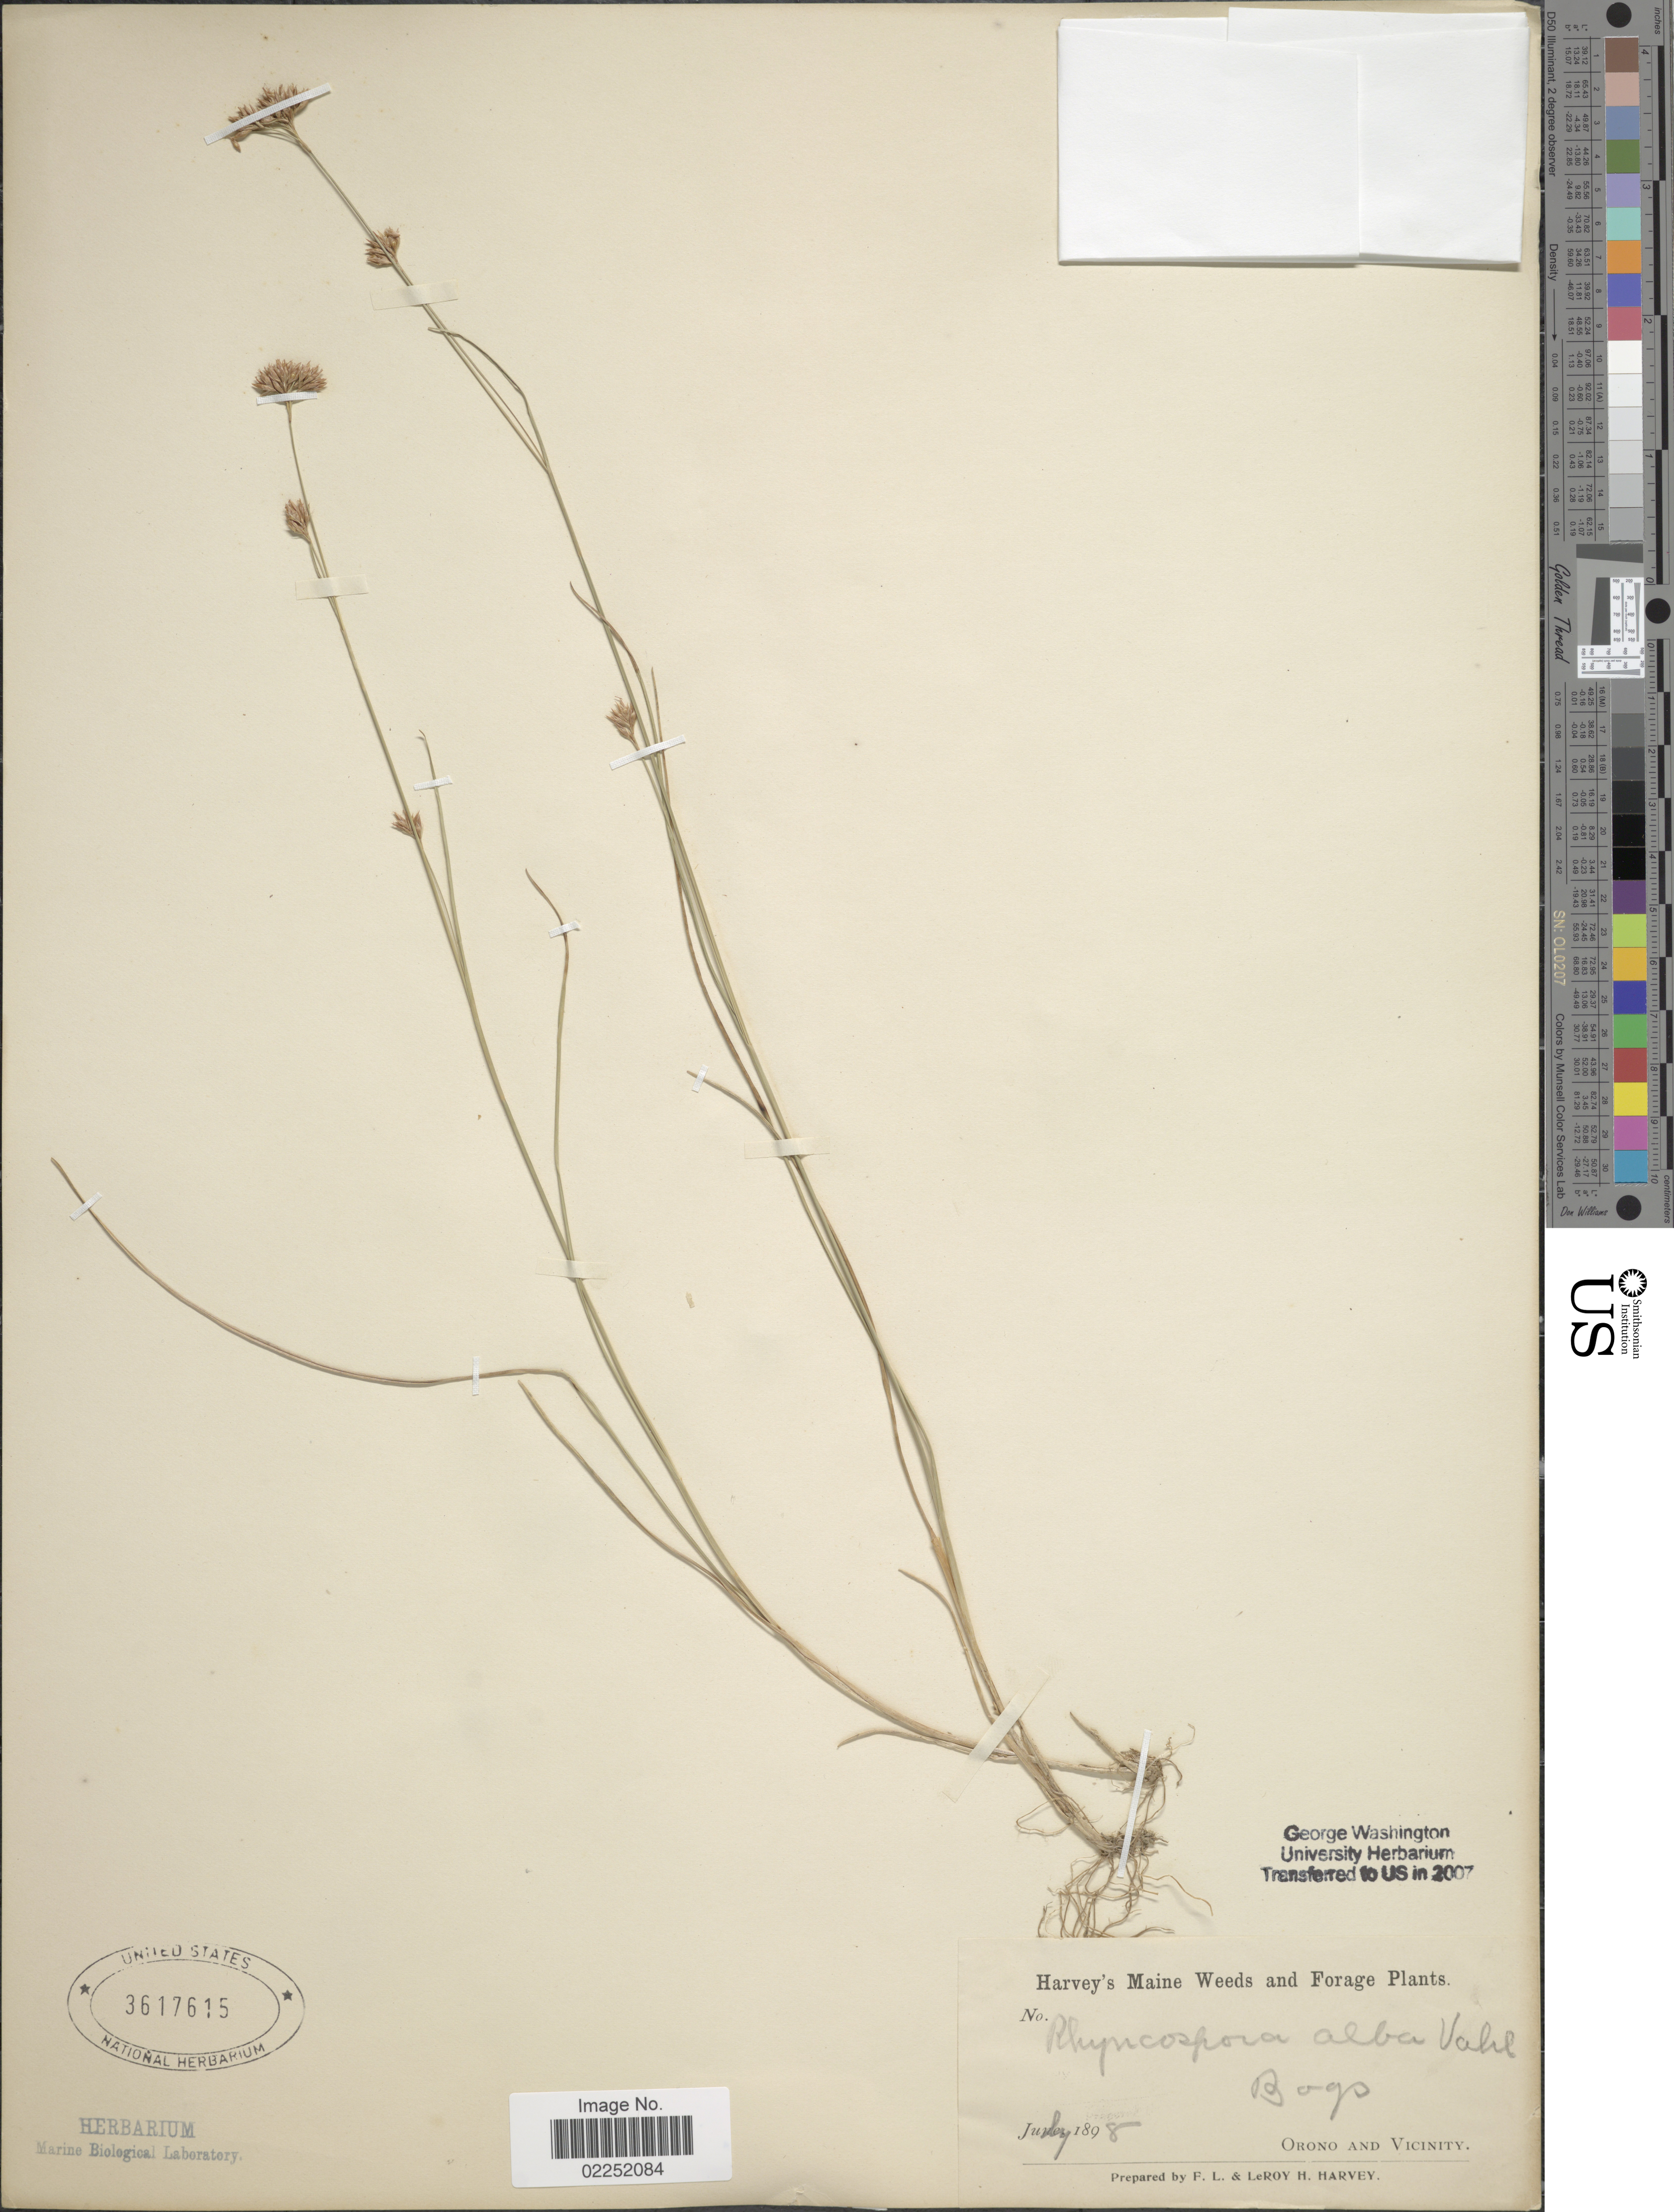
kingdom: Plantae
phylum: Tracheophyta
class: Liliopsida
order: Poales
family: Cyperaceae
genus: Rhynchospora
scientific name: Rhynchospora alba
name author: (L.) Vahl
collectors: F. L. Harvey & L. H. Harvey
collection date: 1898-07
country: United States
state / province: Maine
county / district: Penobscot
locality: Maine Weeds and Forage, Bogs, Orono and Vicinity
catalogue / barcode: US 3617615